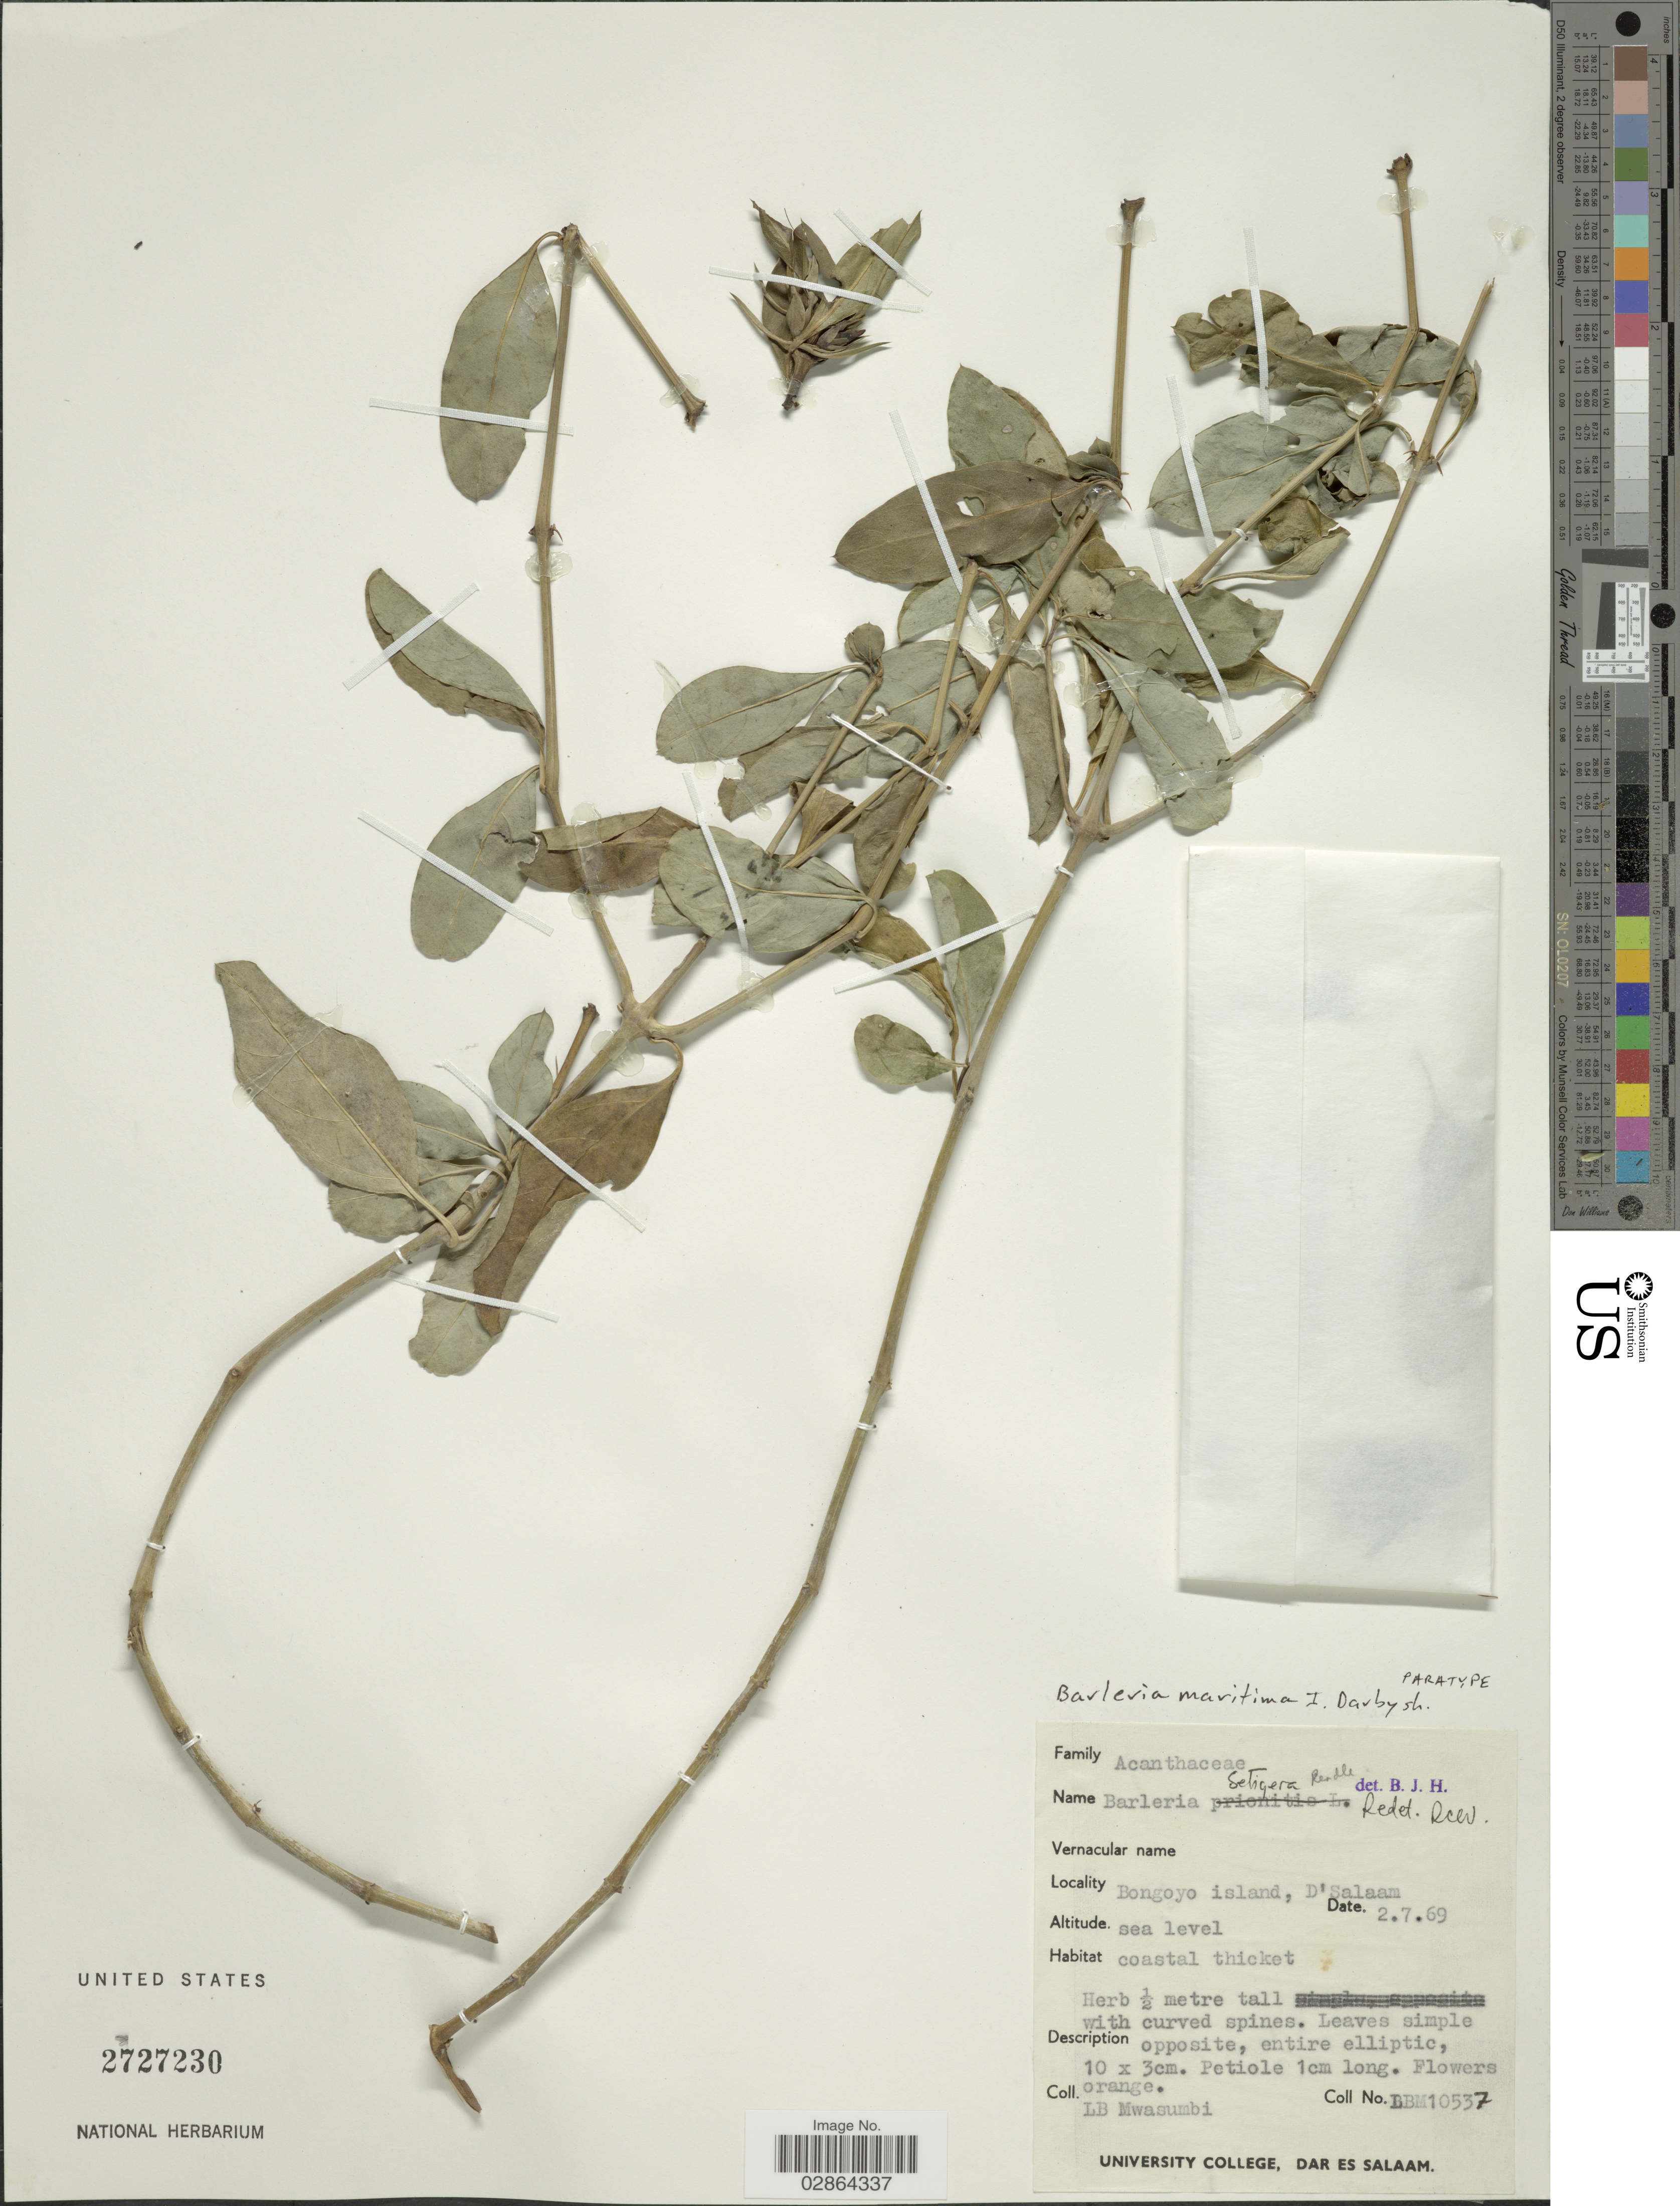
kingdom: Plantae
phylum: Tracheophyta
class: Magnoliopsida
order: Lamiales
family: Acanthaceae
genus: Barleria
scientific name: Barleria maritima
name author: I. Darbysh.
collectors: L. Mwasumbi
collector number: LBM10537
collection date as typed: Transcribed d/m/y: 2/7/69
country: Tanzania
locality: Bongoyo island, D'Salaam.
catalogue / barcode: US 2727230